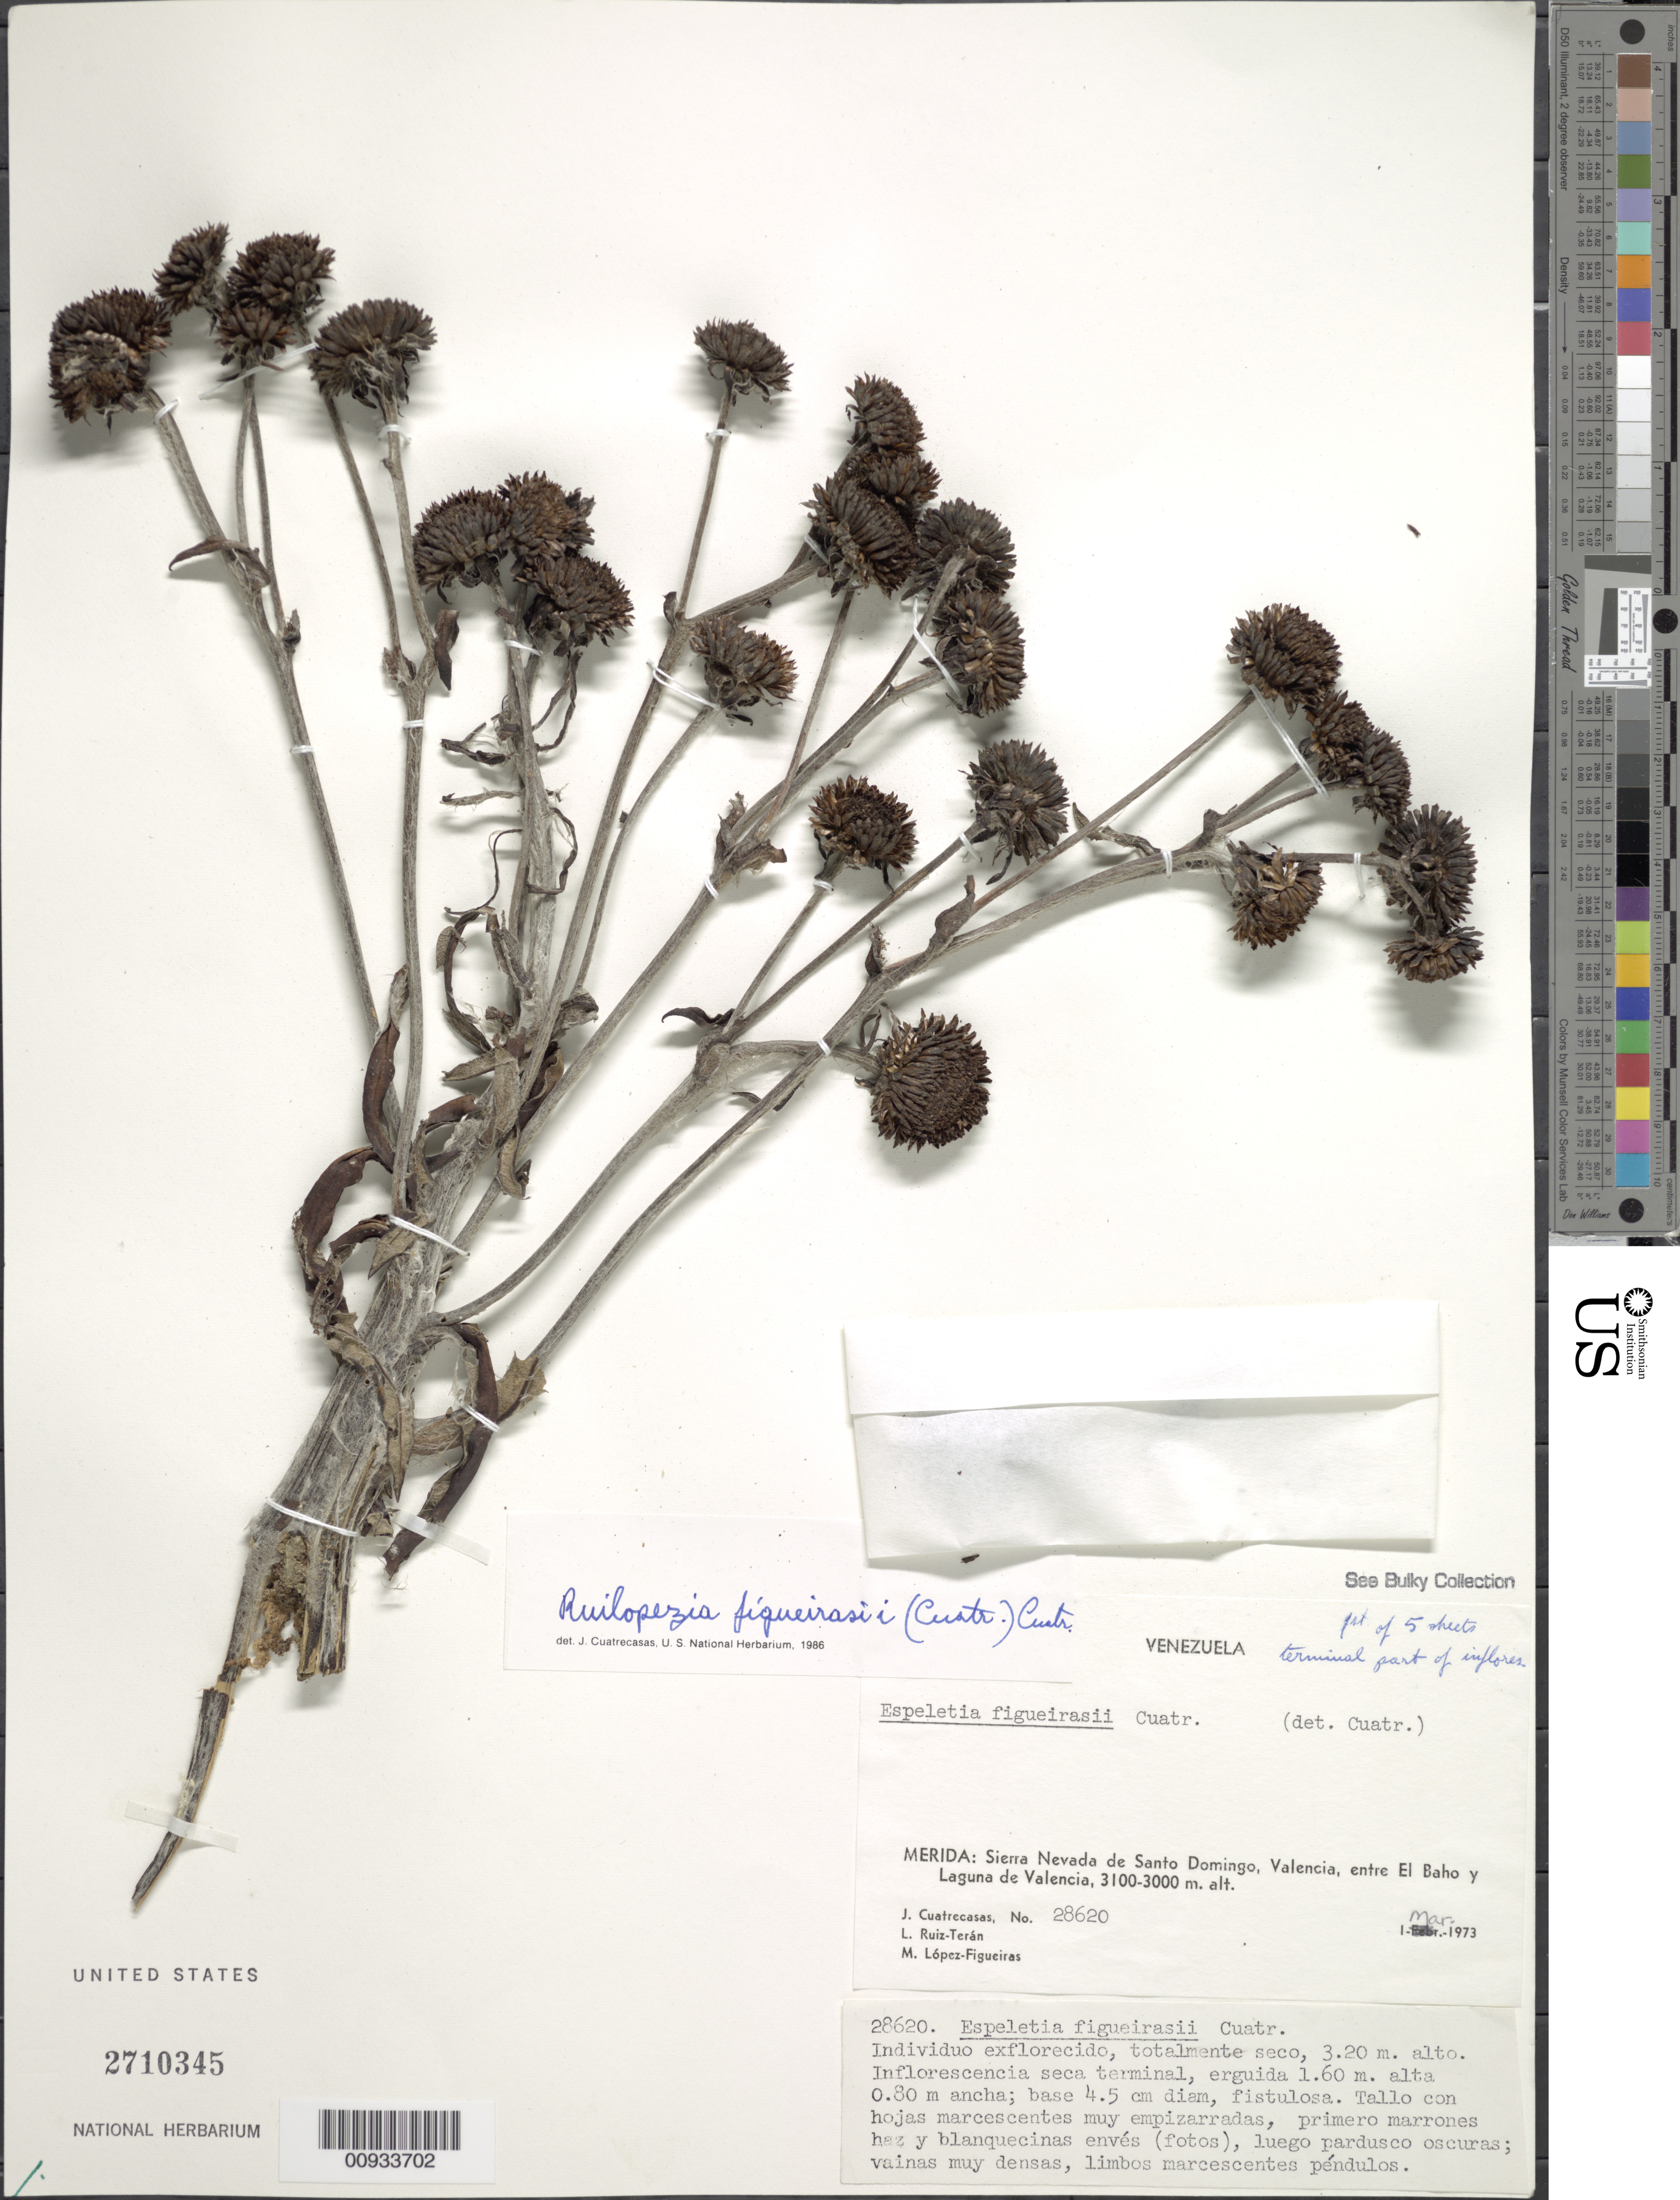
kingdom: Plantae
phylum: Tracheophyta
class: Magnoliopsida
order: Asterales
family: Asteraceae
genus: Ruilopezia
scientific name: Ruilopezia figueirasii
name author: (Cuatrec.) Cuatrec.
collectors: J. Cuatrecasas, L. E. Ruíz-Terán & M. López Figueiras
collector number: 28620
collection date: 1973-03-01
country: Venezuela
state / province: Mérida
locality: Sierra Nevada de Santo Domingo, Valencia, entre El Baho y Laguna de Valencia,.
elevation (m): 3000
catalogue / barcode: US 2710345